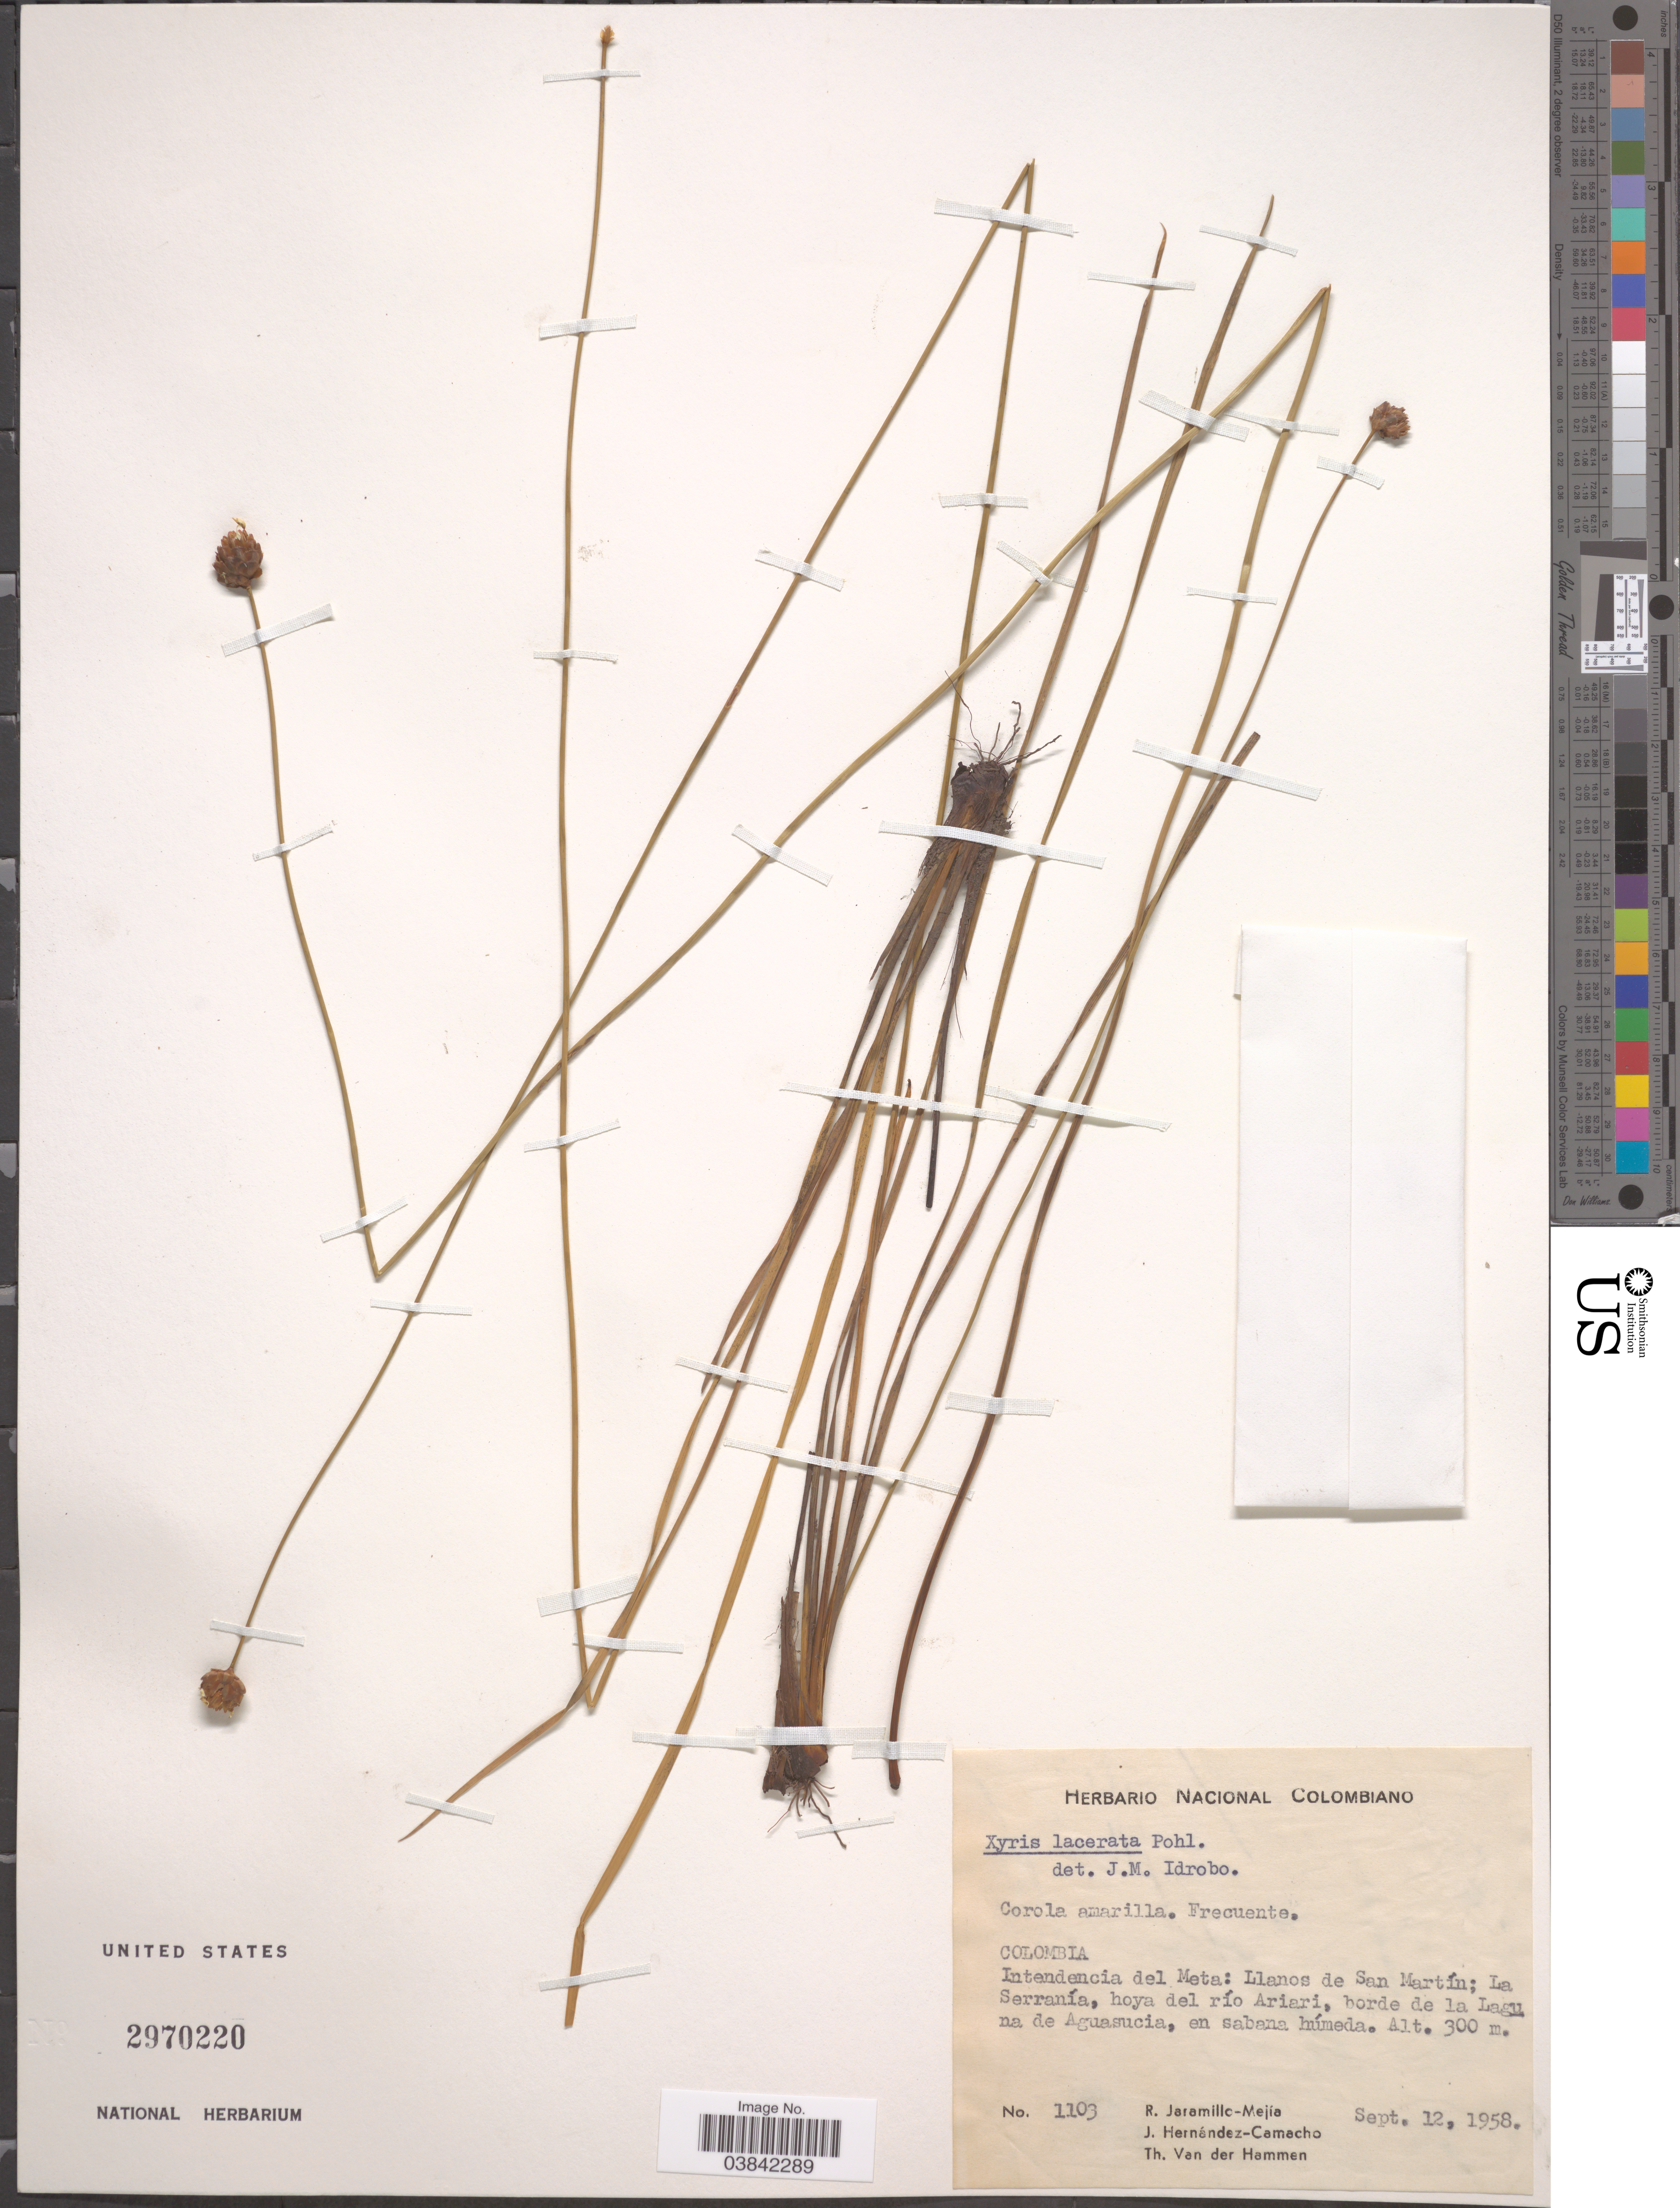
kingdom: Plantae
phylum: Tracheophyta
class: Liliopsida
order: Poales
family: Xyridaceae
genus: Xyris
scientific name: Xyris lacerata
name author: Pohl ex Seub.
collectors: R. Jaramillo M., J. Hernández-Camacho & T. Van der Hammen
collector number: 1103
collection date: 1958-09-12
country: Colombia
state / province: Meta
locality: Intendencia del Meta: Llanos de San Martín; La Serranía, hoya del río Ariari, borde de la Lagu na de Aguasucia.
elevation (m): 300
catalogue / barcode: US 2970220